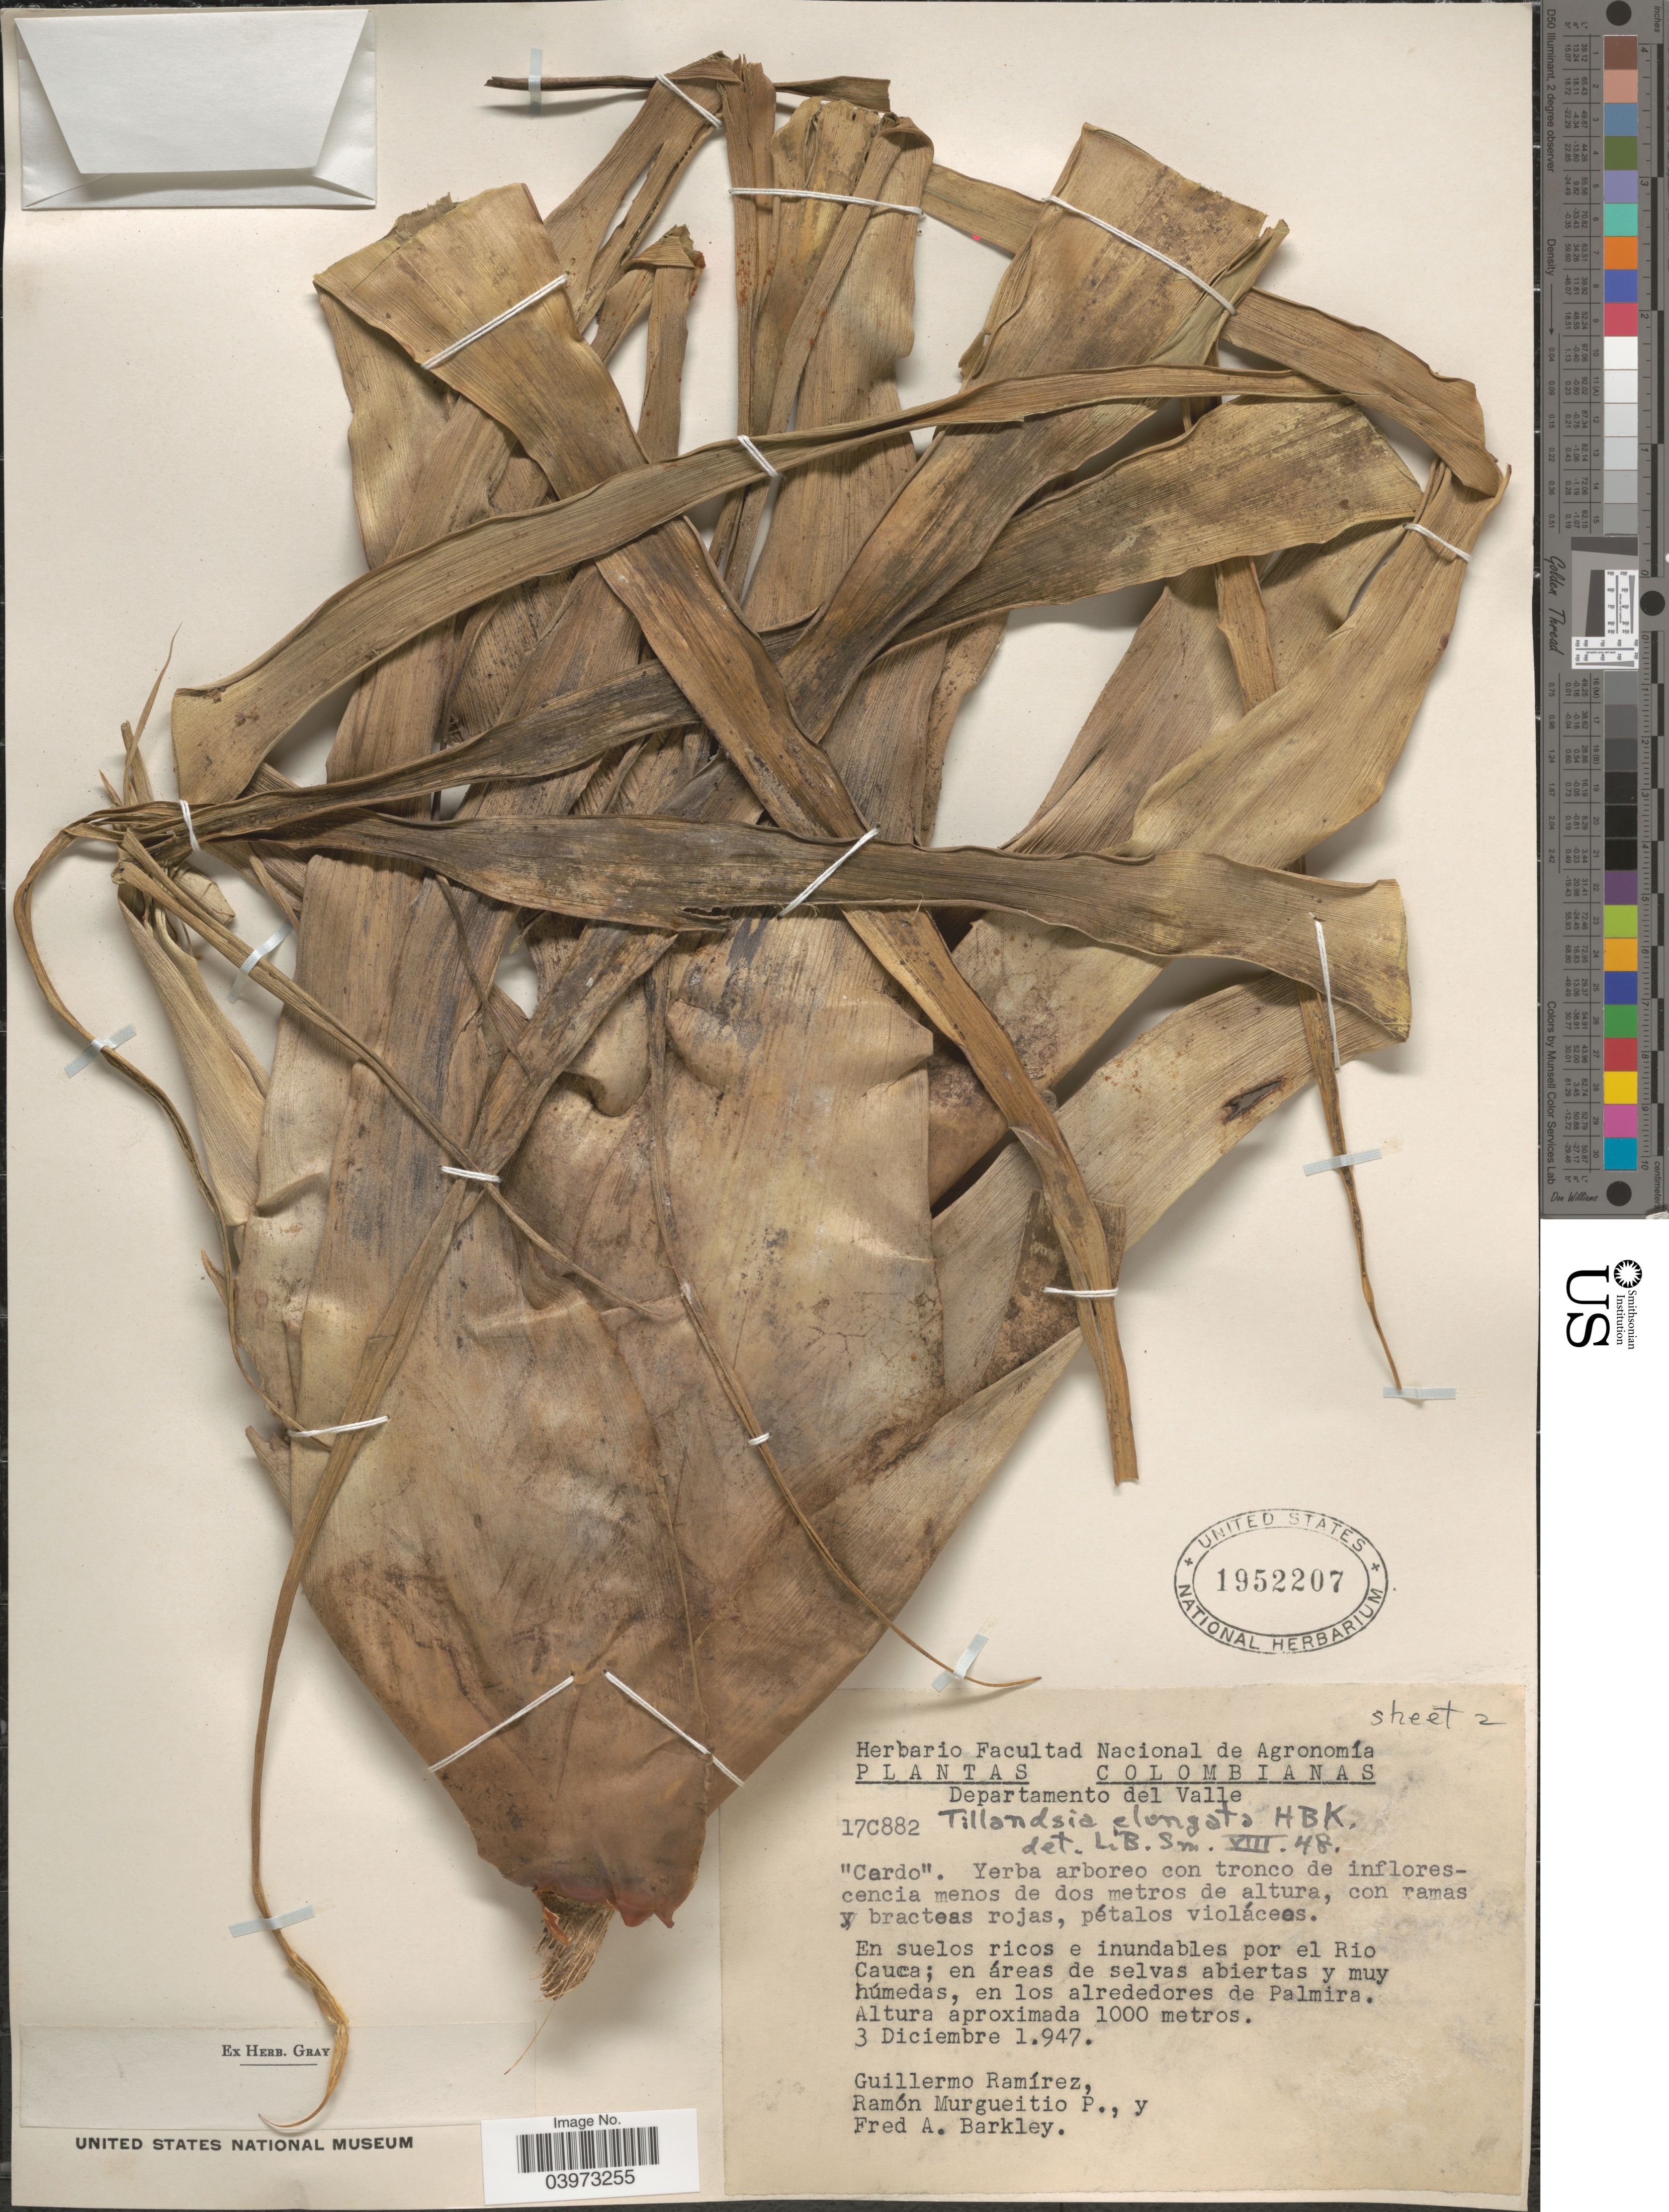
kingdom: Plantae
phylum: Tracheophyta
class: Liliopsida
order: Poales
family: Bromeliaceae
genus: Tillandsia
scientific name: Tillandsia elongata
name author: Kunth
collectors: Ramírez, G., R. Murgueitio P. & F. A. Barkley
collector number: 17C882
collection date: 1947-12-03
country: Colombia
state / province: Valle del Cauca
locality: Colombianas. Departamento del Valle. En suelos ricos e inundables por el Rio Cauca; en los alrededores de Palmira.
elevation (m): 1000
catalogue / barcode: US 1952207